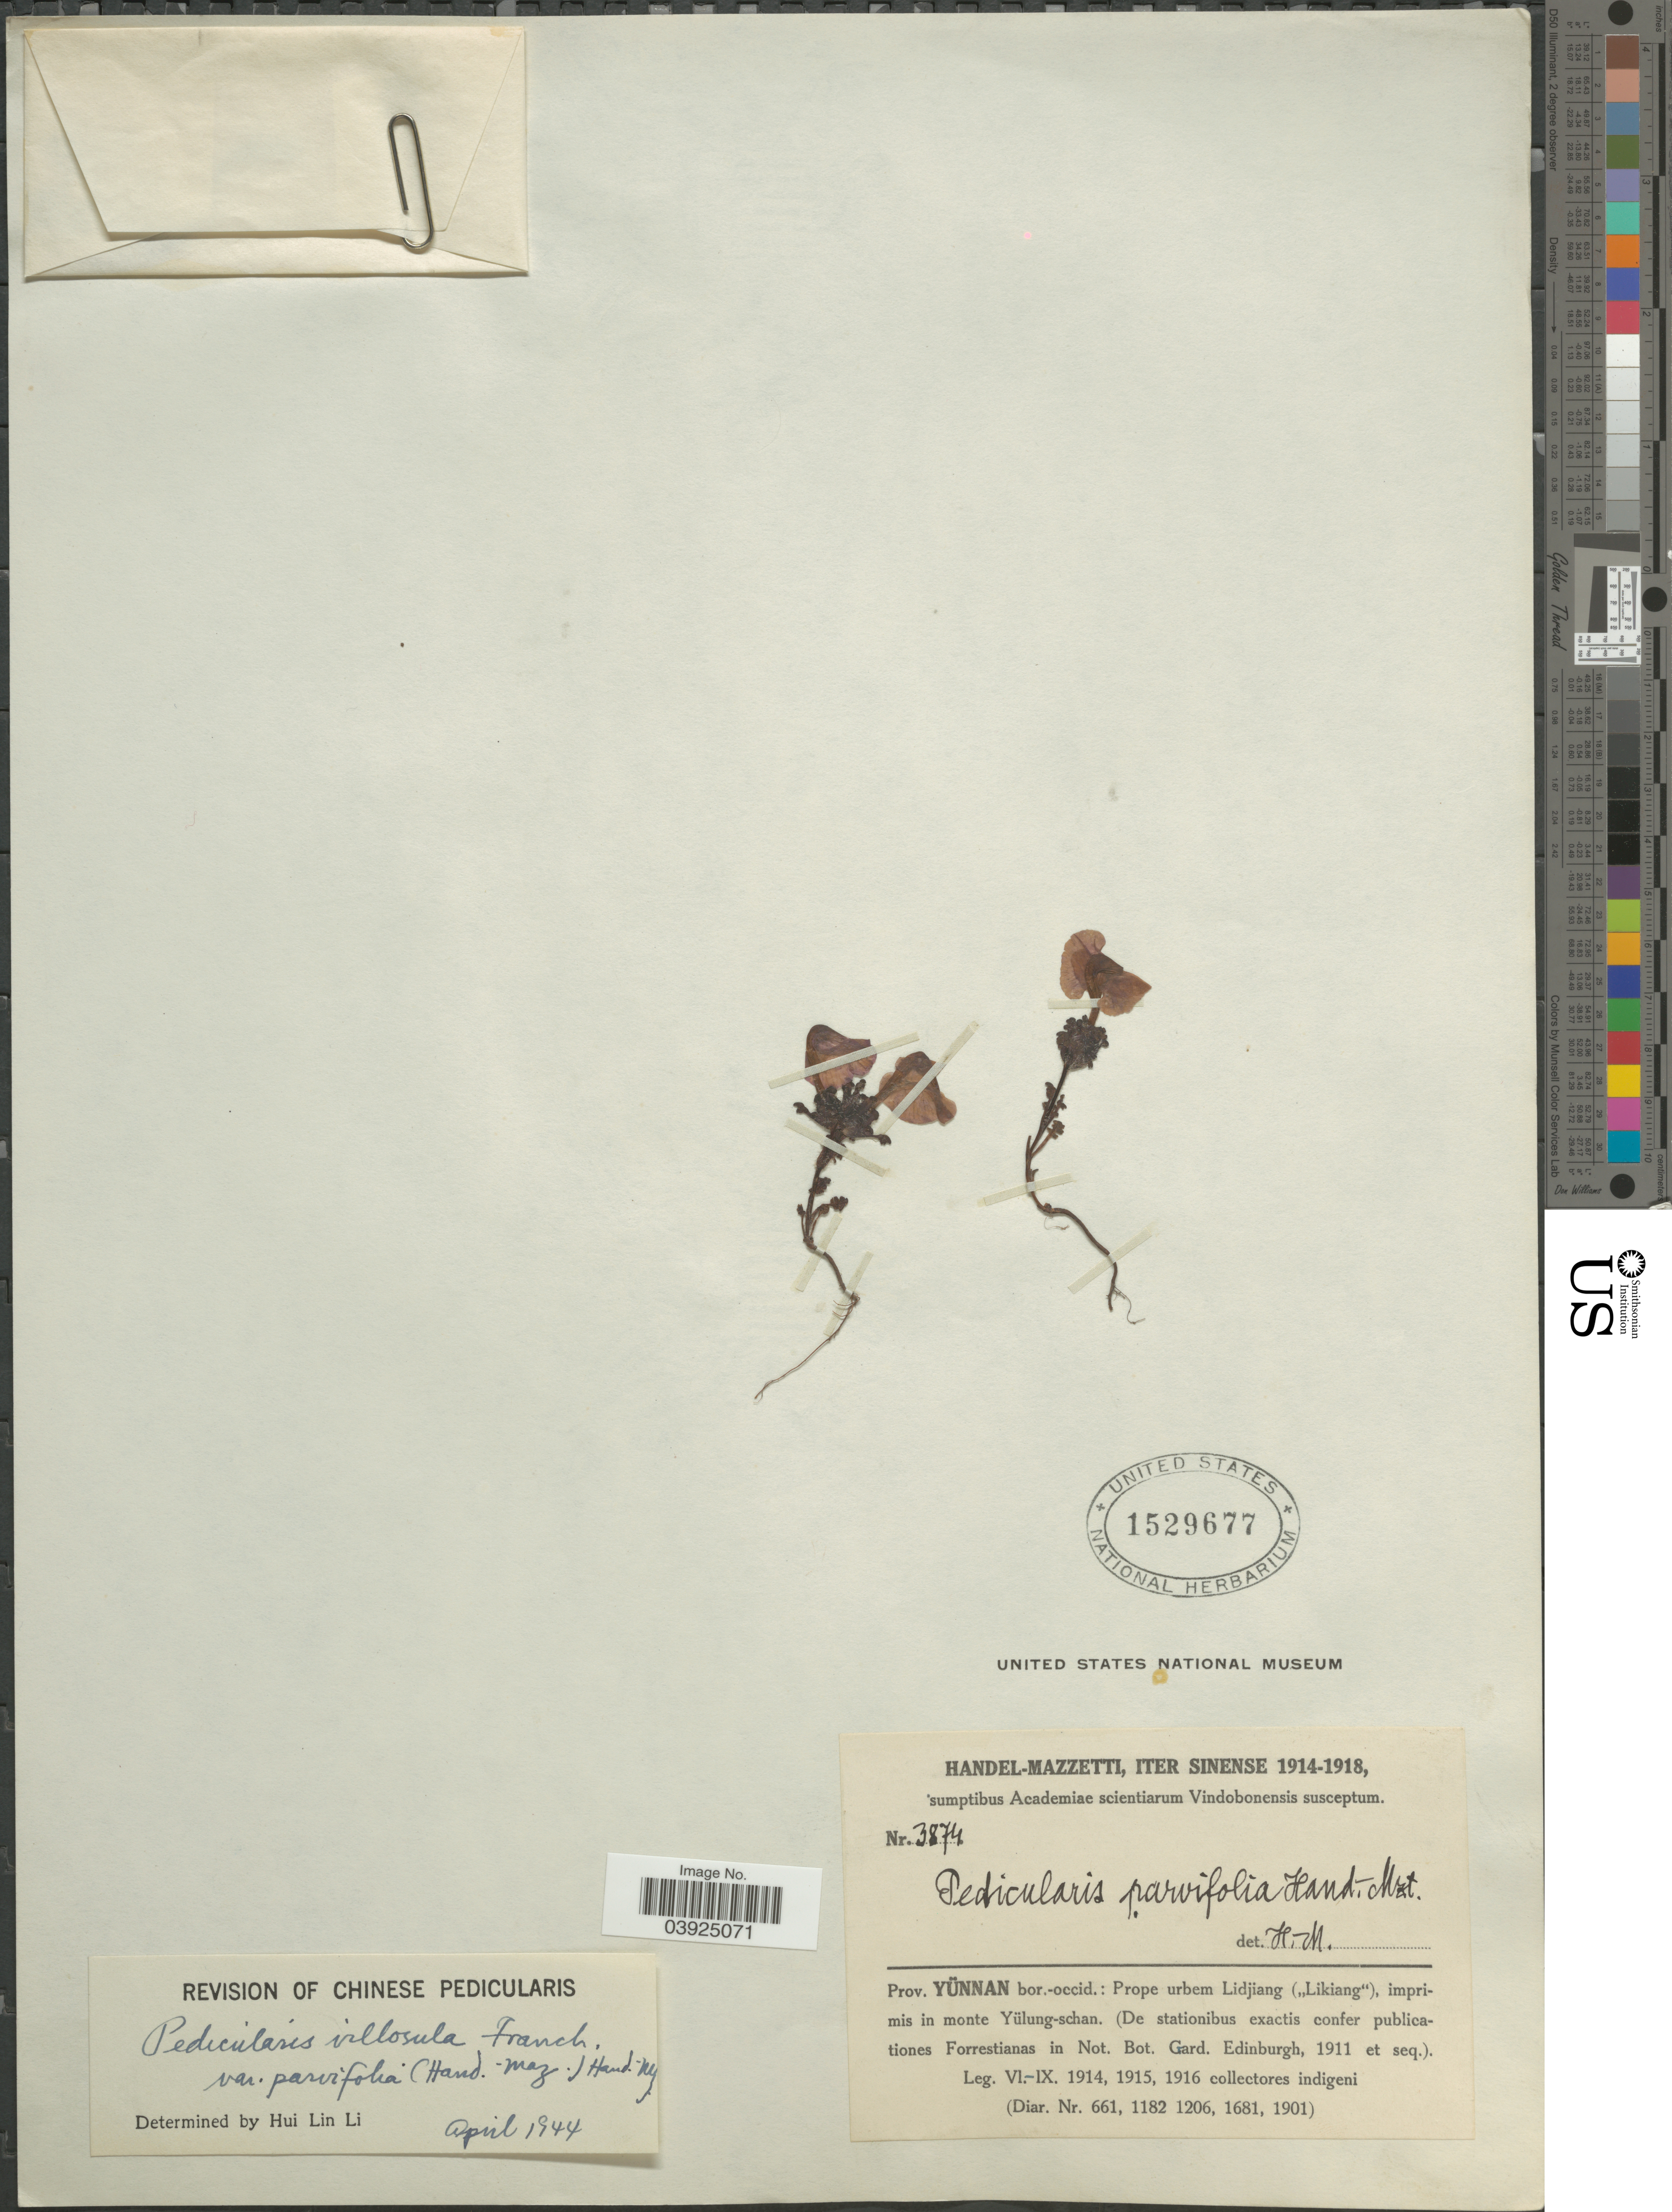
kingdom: Plantae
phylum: Tracheophyta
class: Magnoliopsida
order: Lamiales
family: Orobanchaceae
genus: Pedicularis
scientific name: Pedicularis villosula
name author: Franch. ex Hemsl.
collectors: Handel-Mazzetti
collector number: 3874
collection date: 1914-06/1916-09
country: China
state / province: Yunnan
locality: Prov. Yünnan bor.-occid.: Prope urbem Lidjiang ("Likiang"), imprimis in monte Yülung-schan.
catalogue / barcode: US 1529677